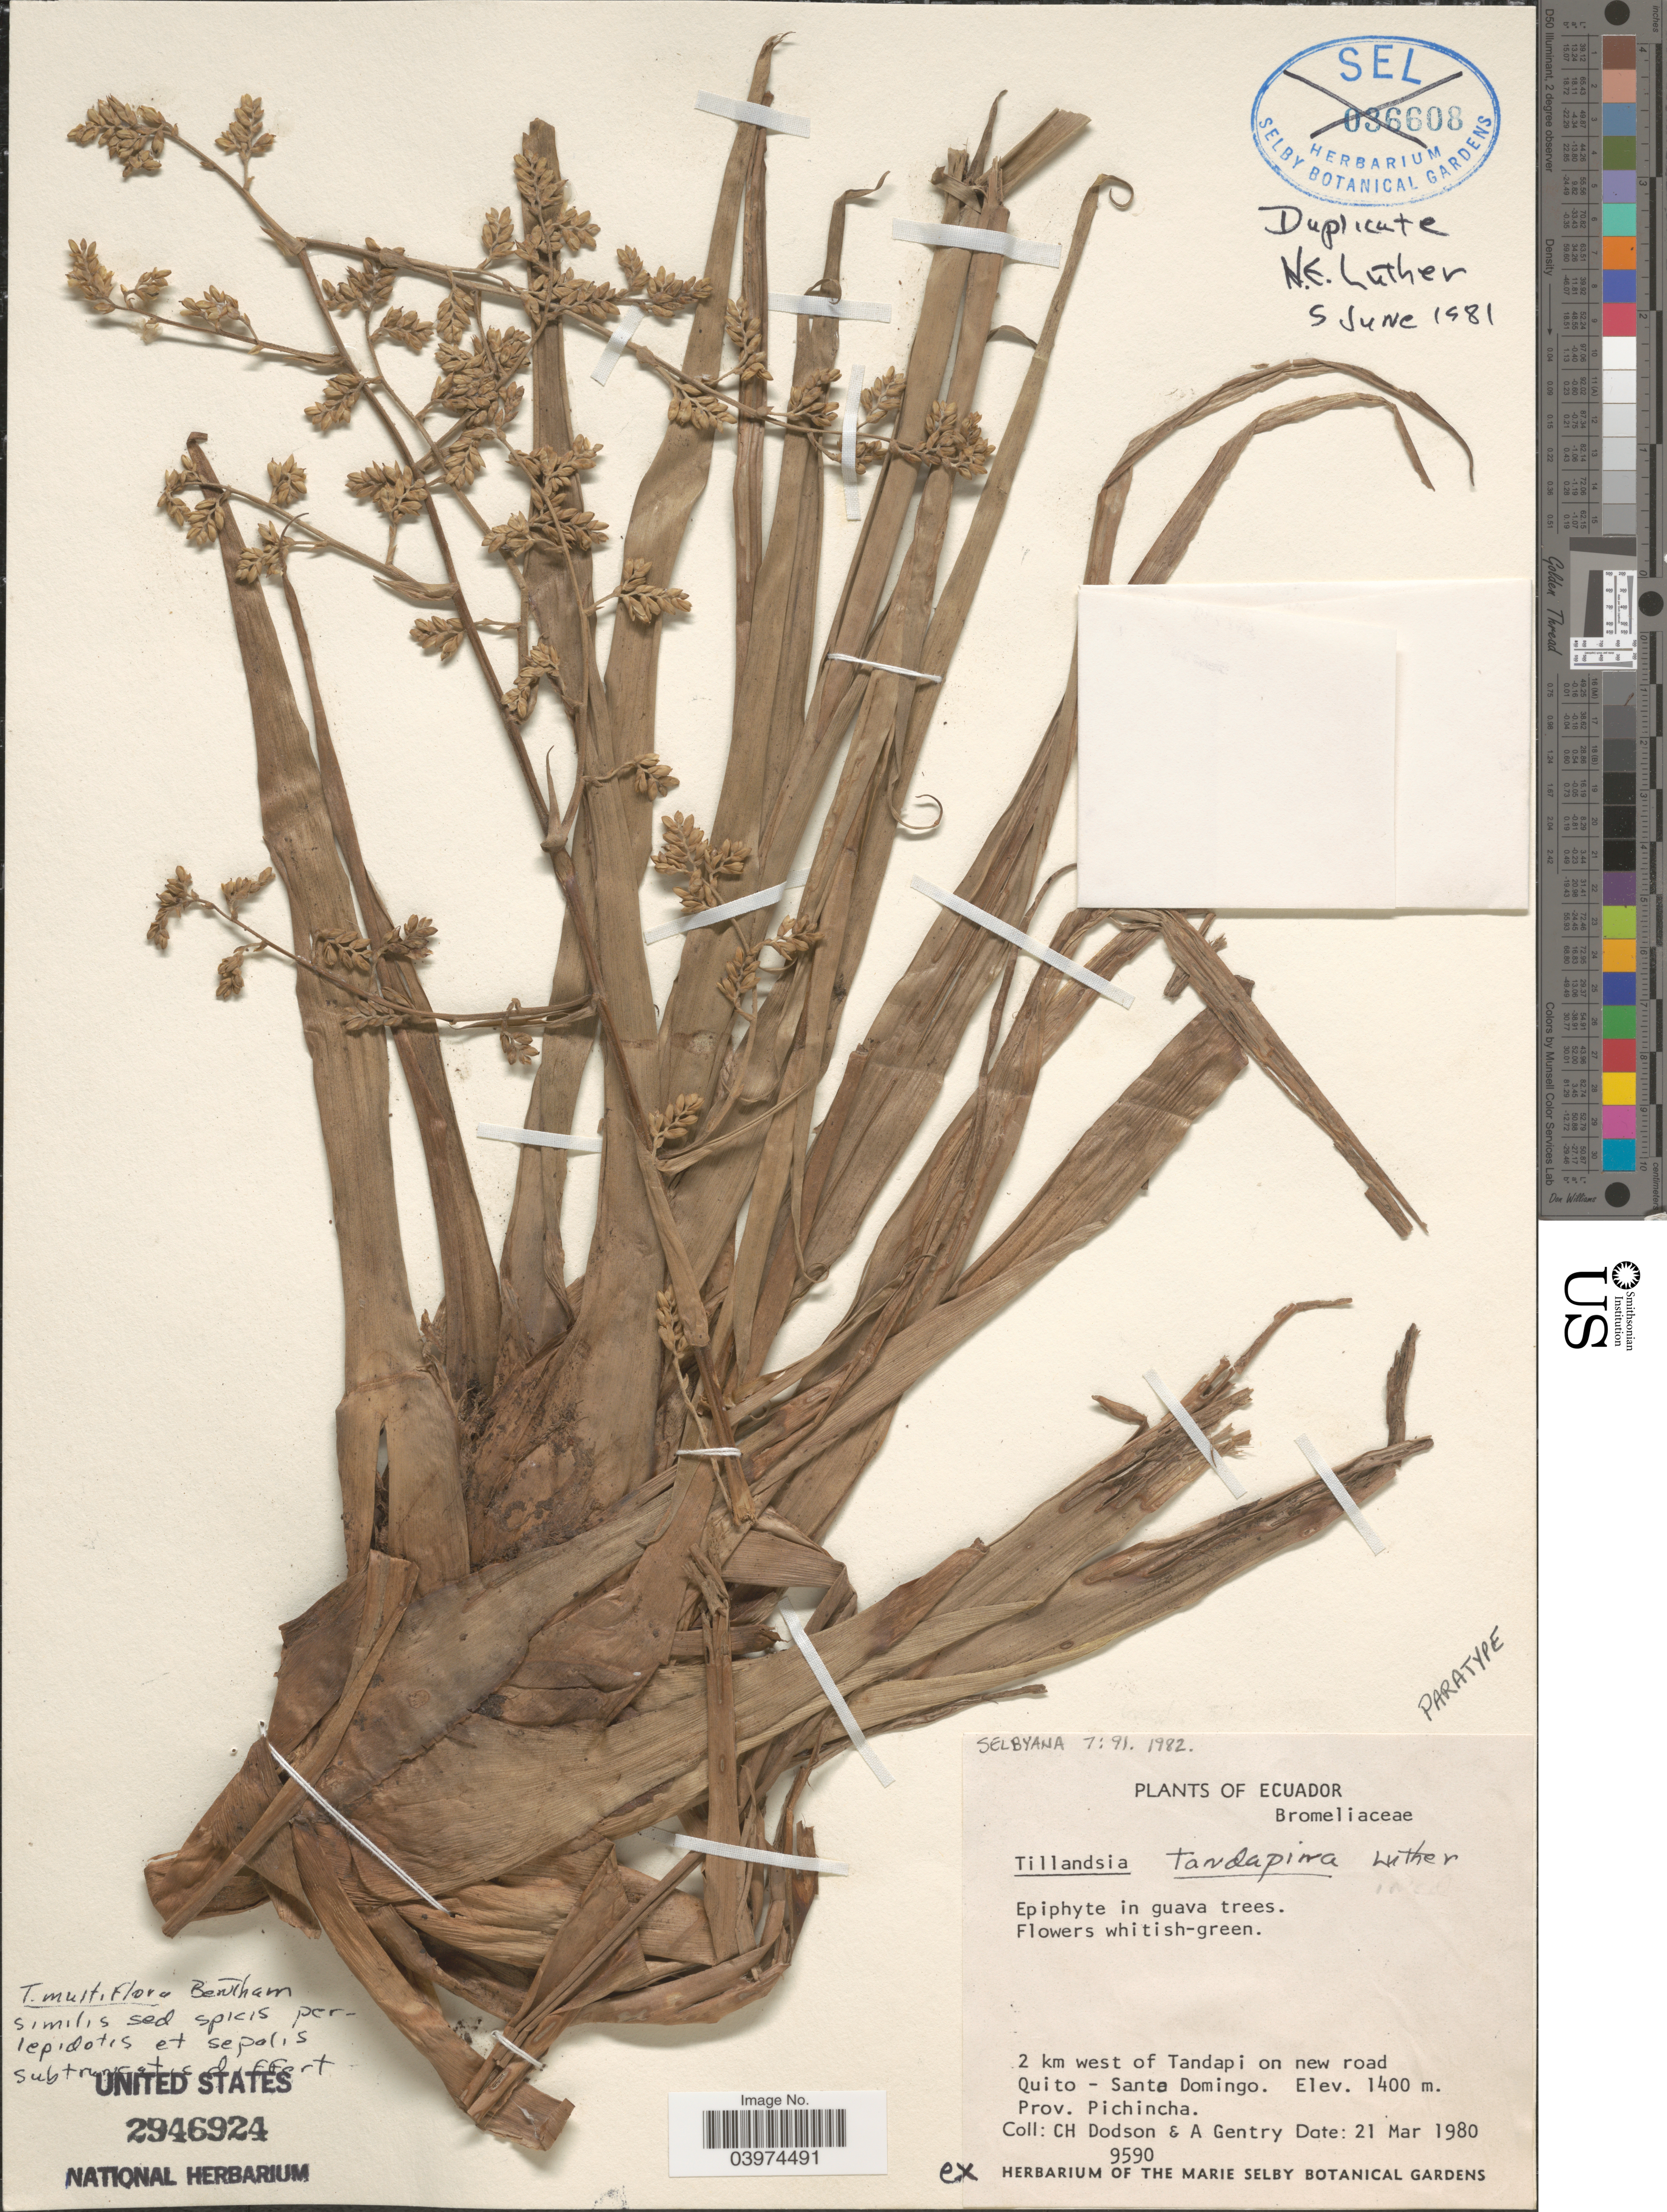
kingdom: Plantae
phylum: Tracheophyta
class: Liliopsida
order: Poales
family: Bromeliaceae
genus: Tillandsia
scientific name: Tillandsia tandapiana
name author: H. Luther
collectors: C. H. Dodson & A. H. Gentry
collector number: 9590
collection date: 1980-03-21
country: Ecuador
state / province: Pichincha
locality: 2 km west of Tandapi on new road Quito-Santo Domingo.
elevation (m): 1400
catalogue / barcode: US 2946924